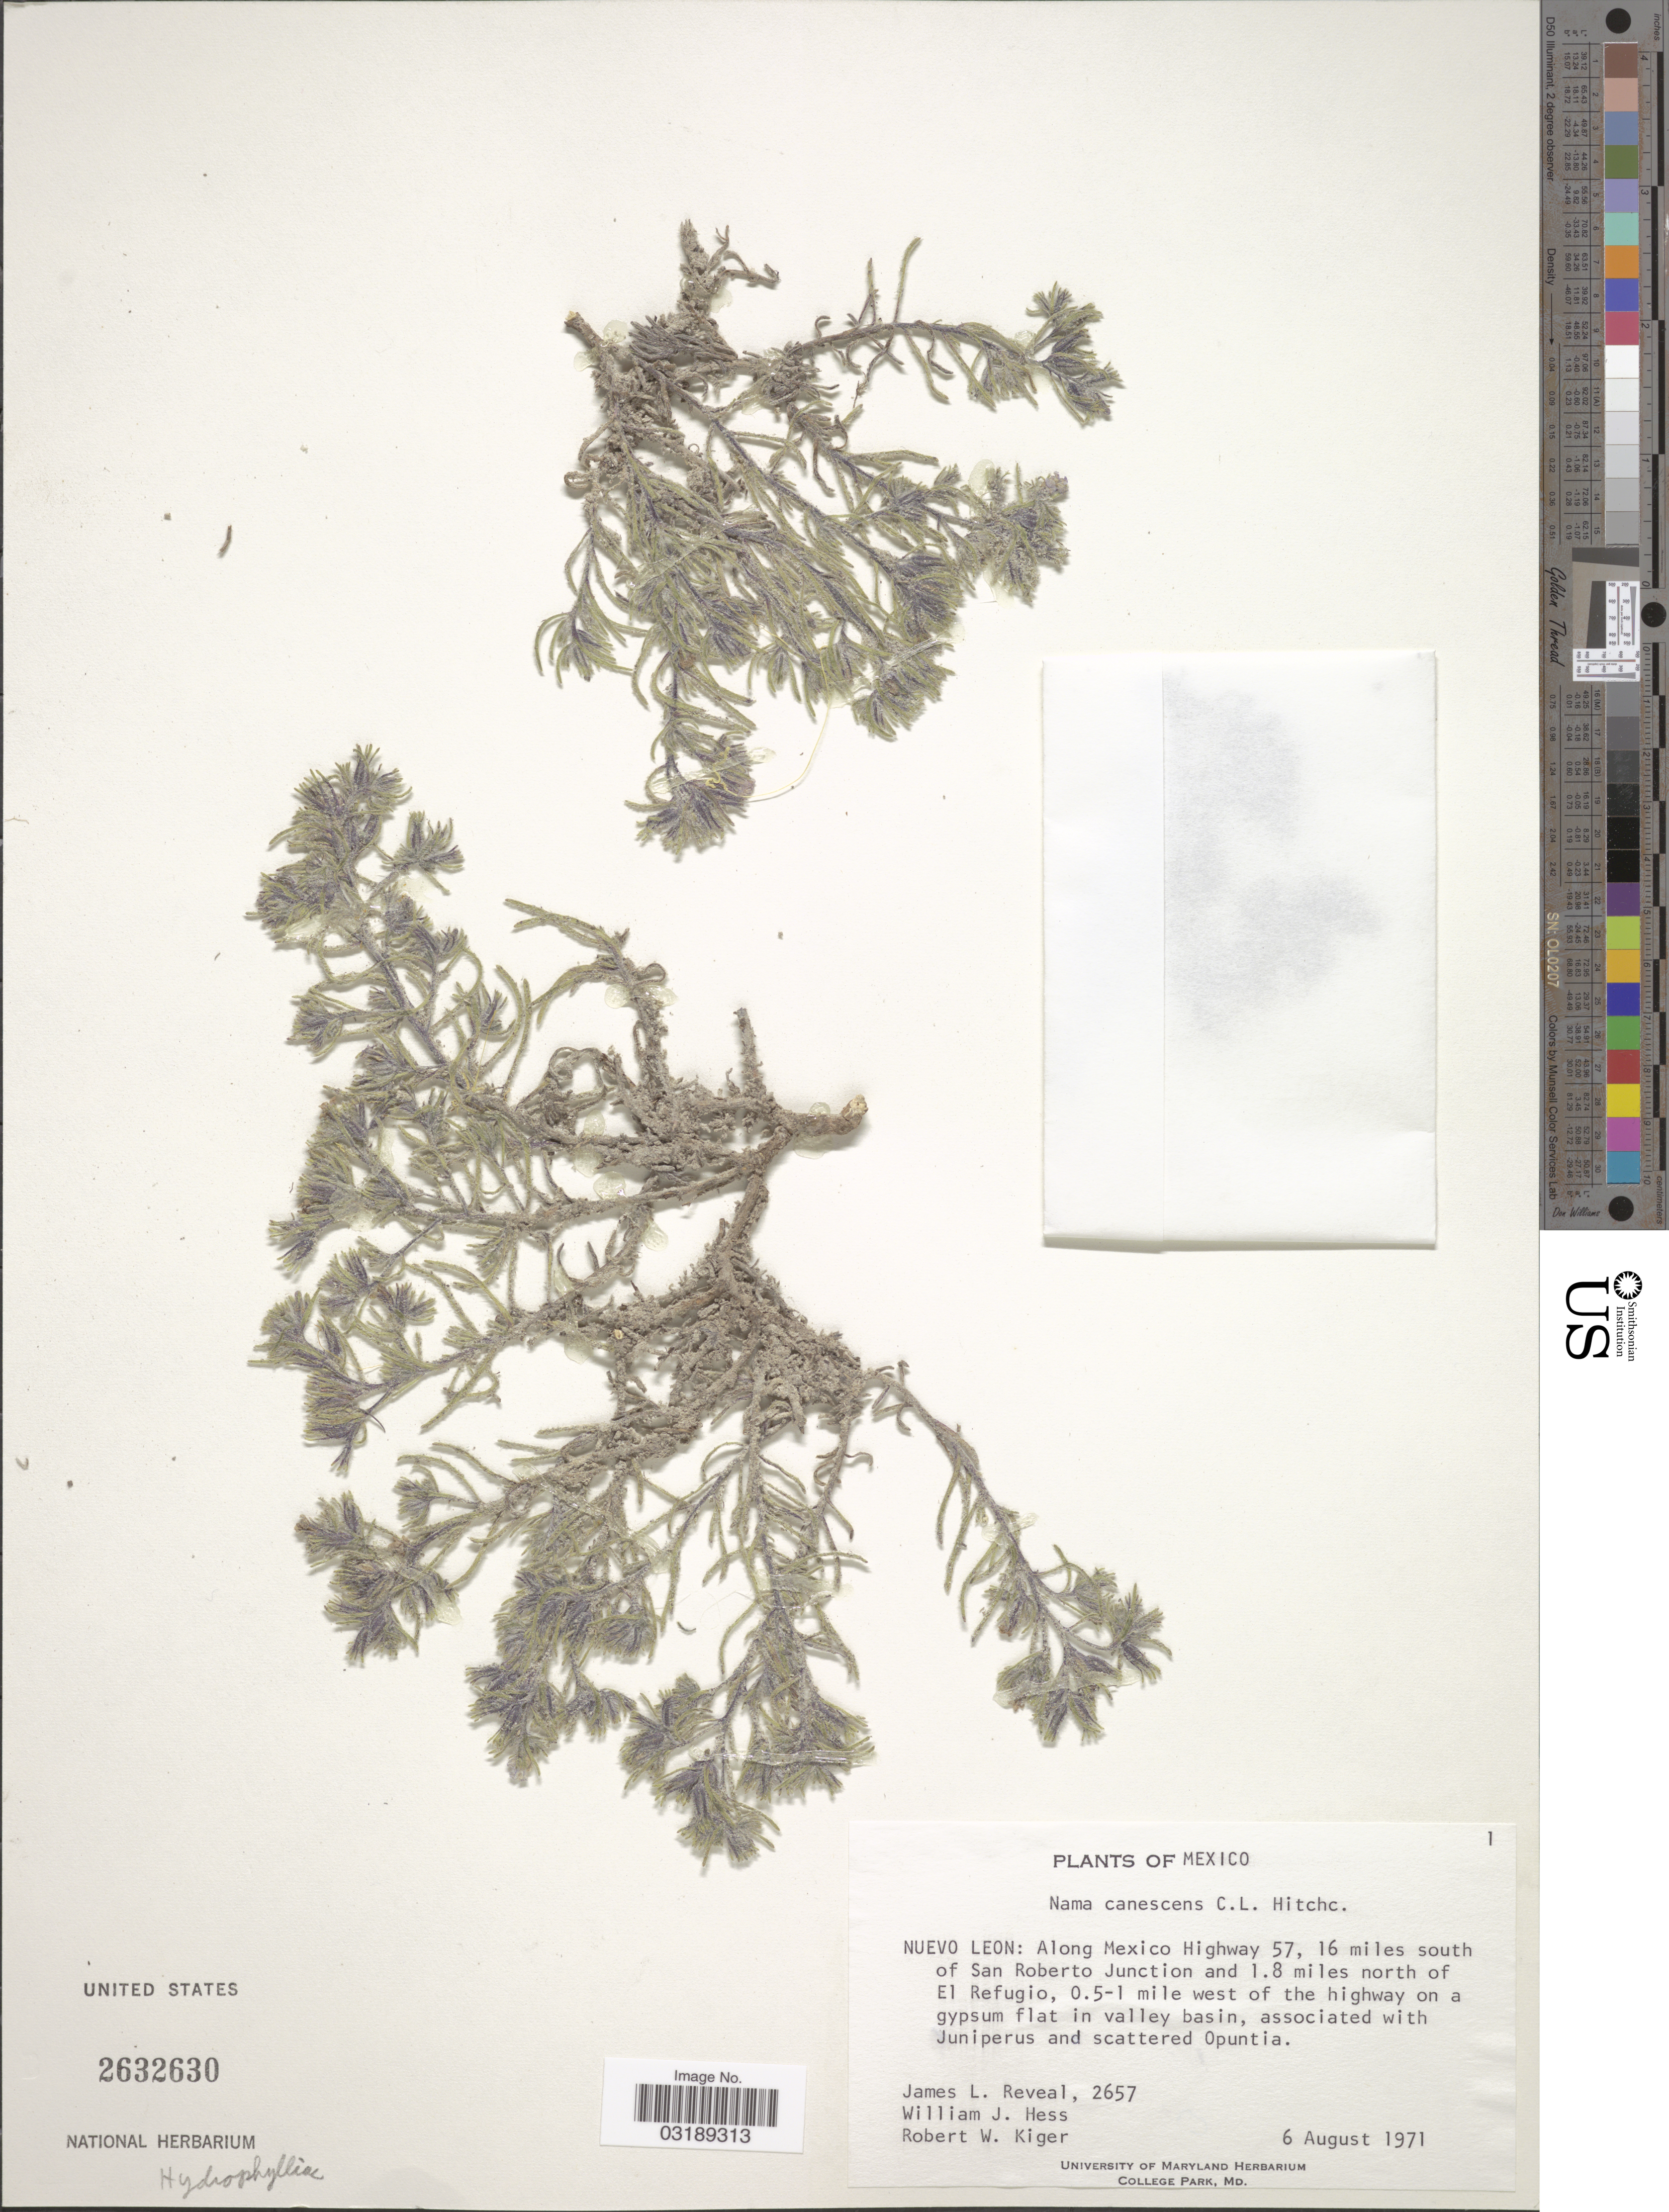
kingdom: Plantae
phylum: Tracheophyta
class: Magnoliopsida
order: Boraginales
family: Namaceae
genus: Nama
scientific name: Nama canescens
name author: C.L. Hitchc.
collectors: J. L. Reveal, W. Hess & R. Kiger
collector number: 2657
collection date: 1971-08-06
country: Mexico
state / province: Nuevo León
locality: Along Mexico Highway 57, 16 miles south of San Roberto Junction and 1.8 miles north of El Refugio, 0.5-1 mile west of the highway on a gypsum flat in valley basin.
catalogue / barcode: US 2632630